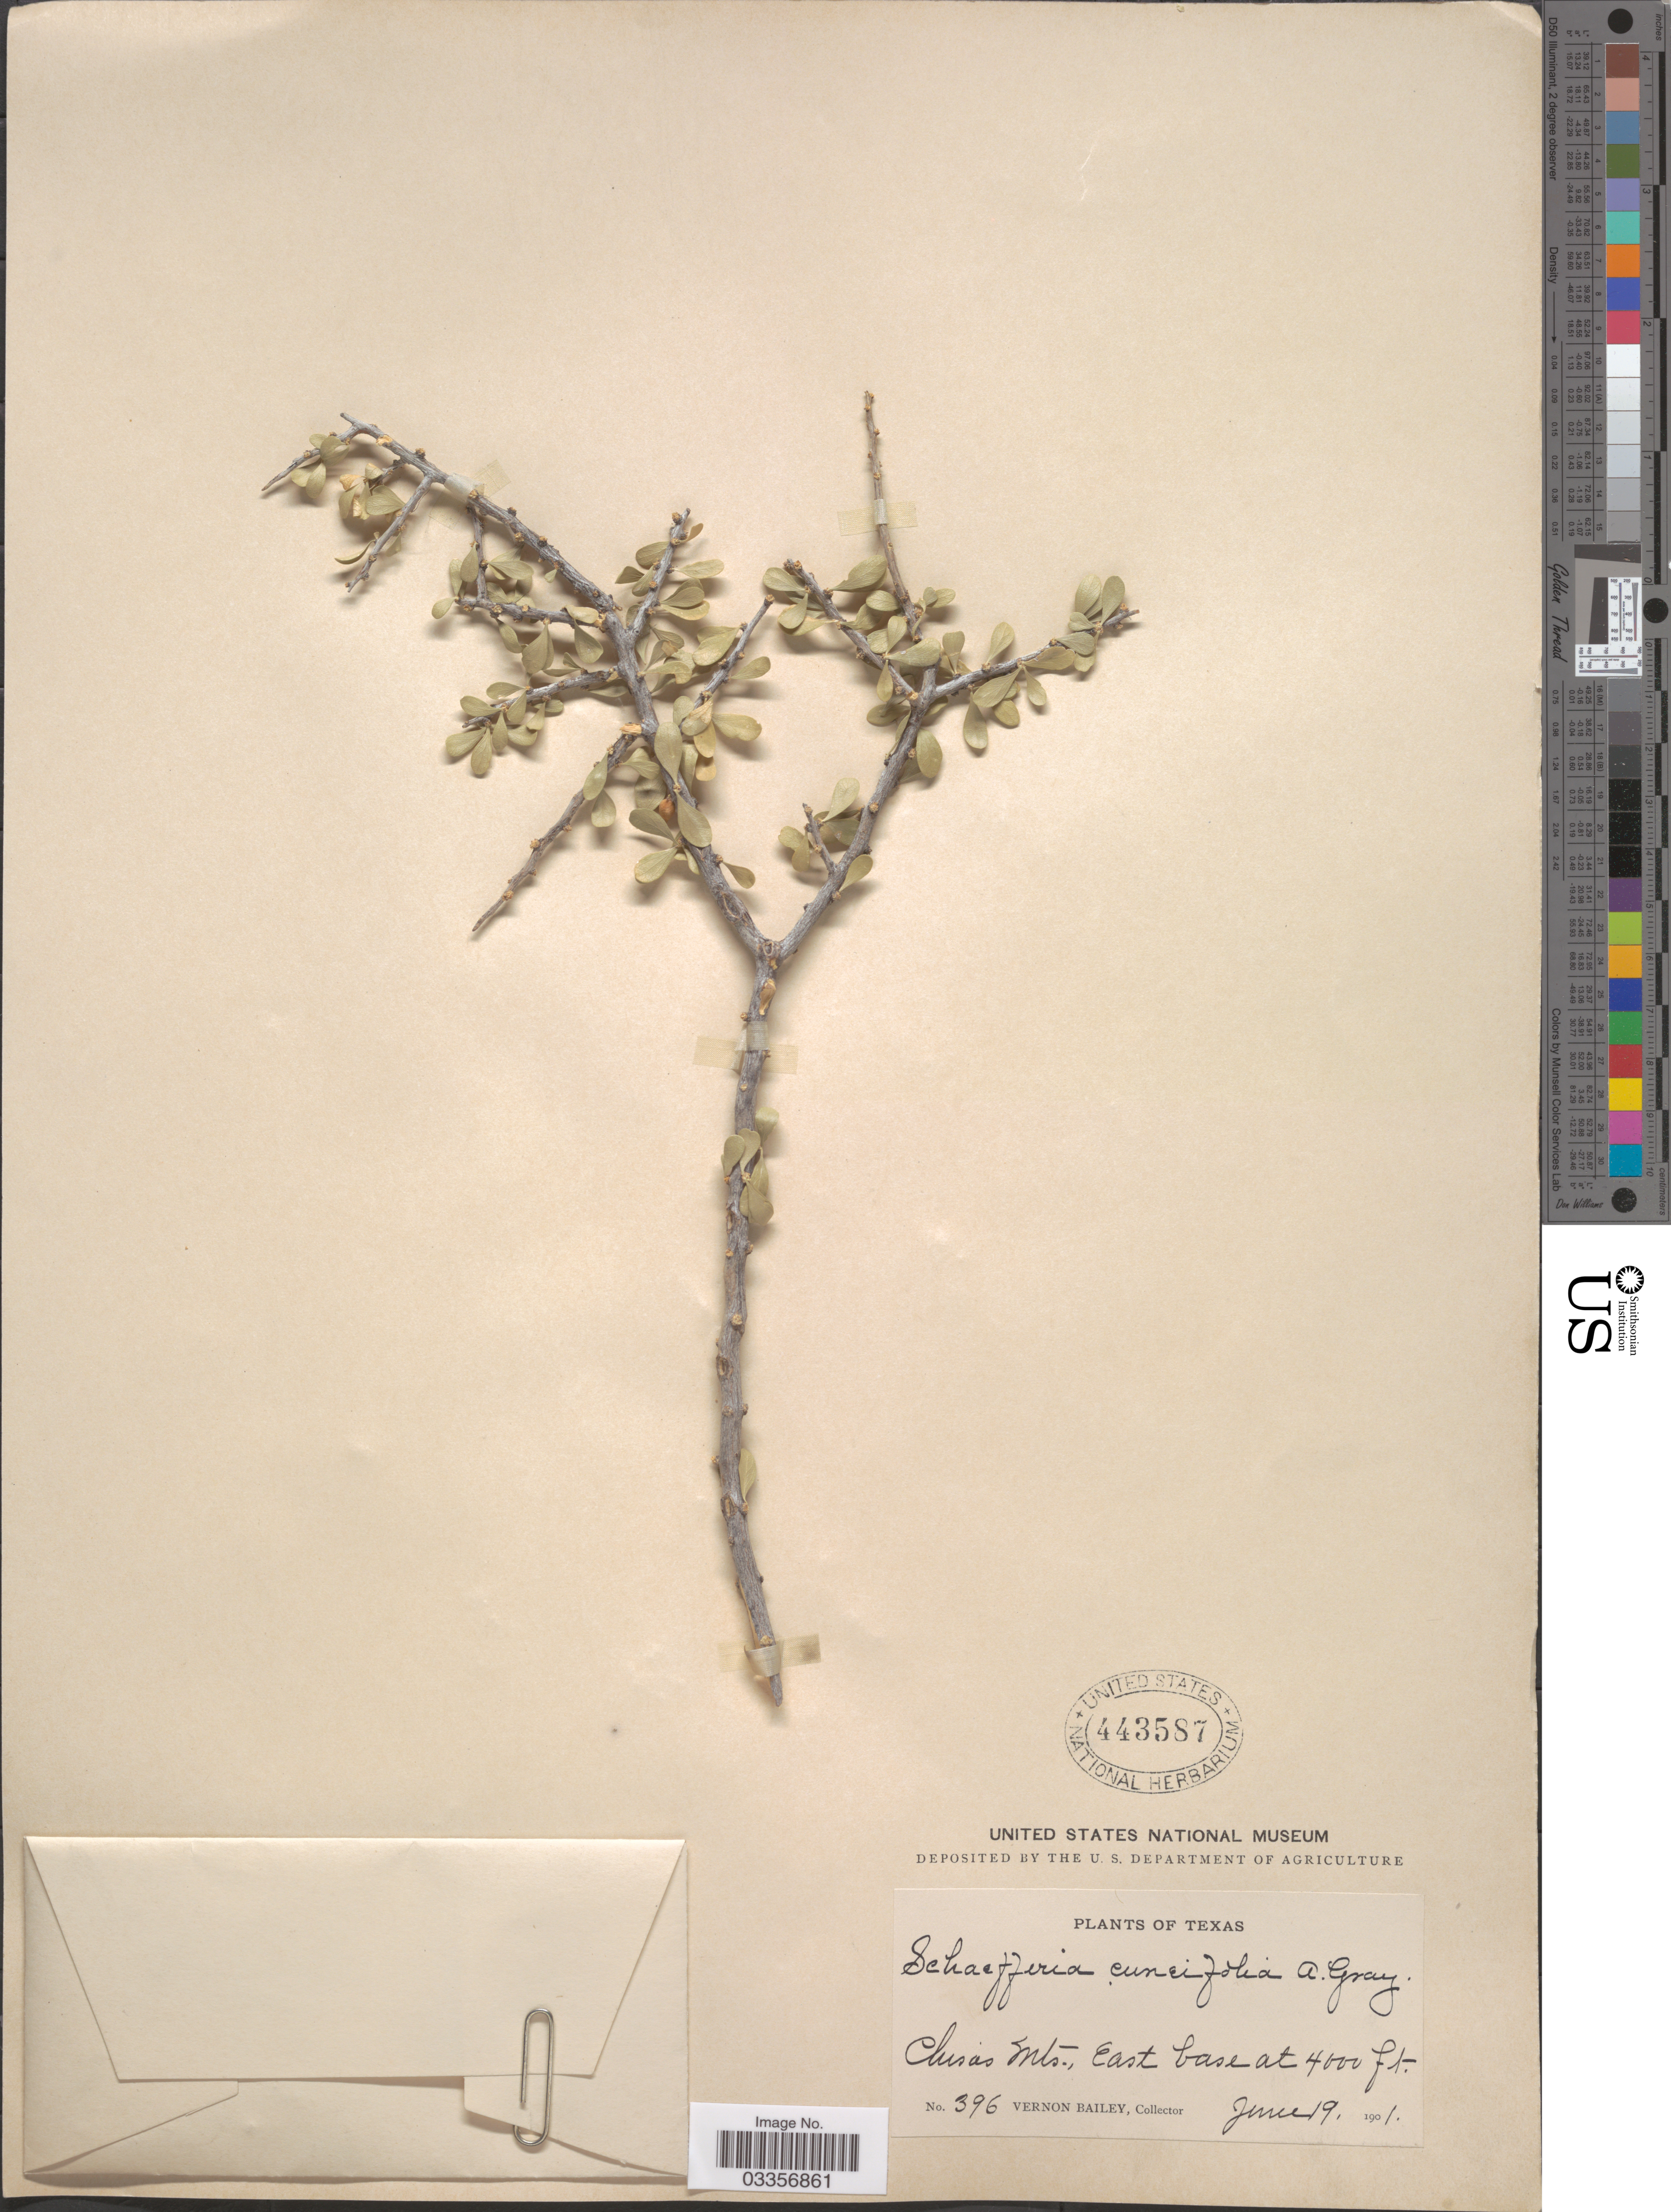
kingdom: Plantae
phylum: Tracheophyta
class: Magnoliopsida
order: Celastrales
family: Celastraceae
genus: Schaefferia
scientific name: Schaefferia cuneifolia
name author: A. Gray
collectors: V. O. Bailey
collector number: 396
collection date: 1901-06-19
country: United States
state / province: Texas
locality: Chisas Mts., East base.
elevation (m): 1219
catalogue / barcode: US 443587